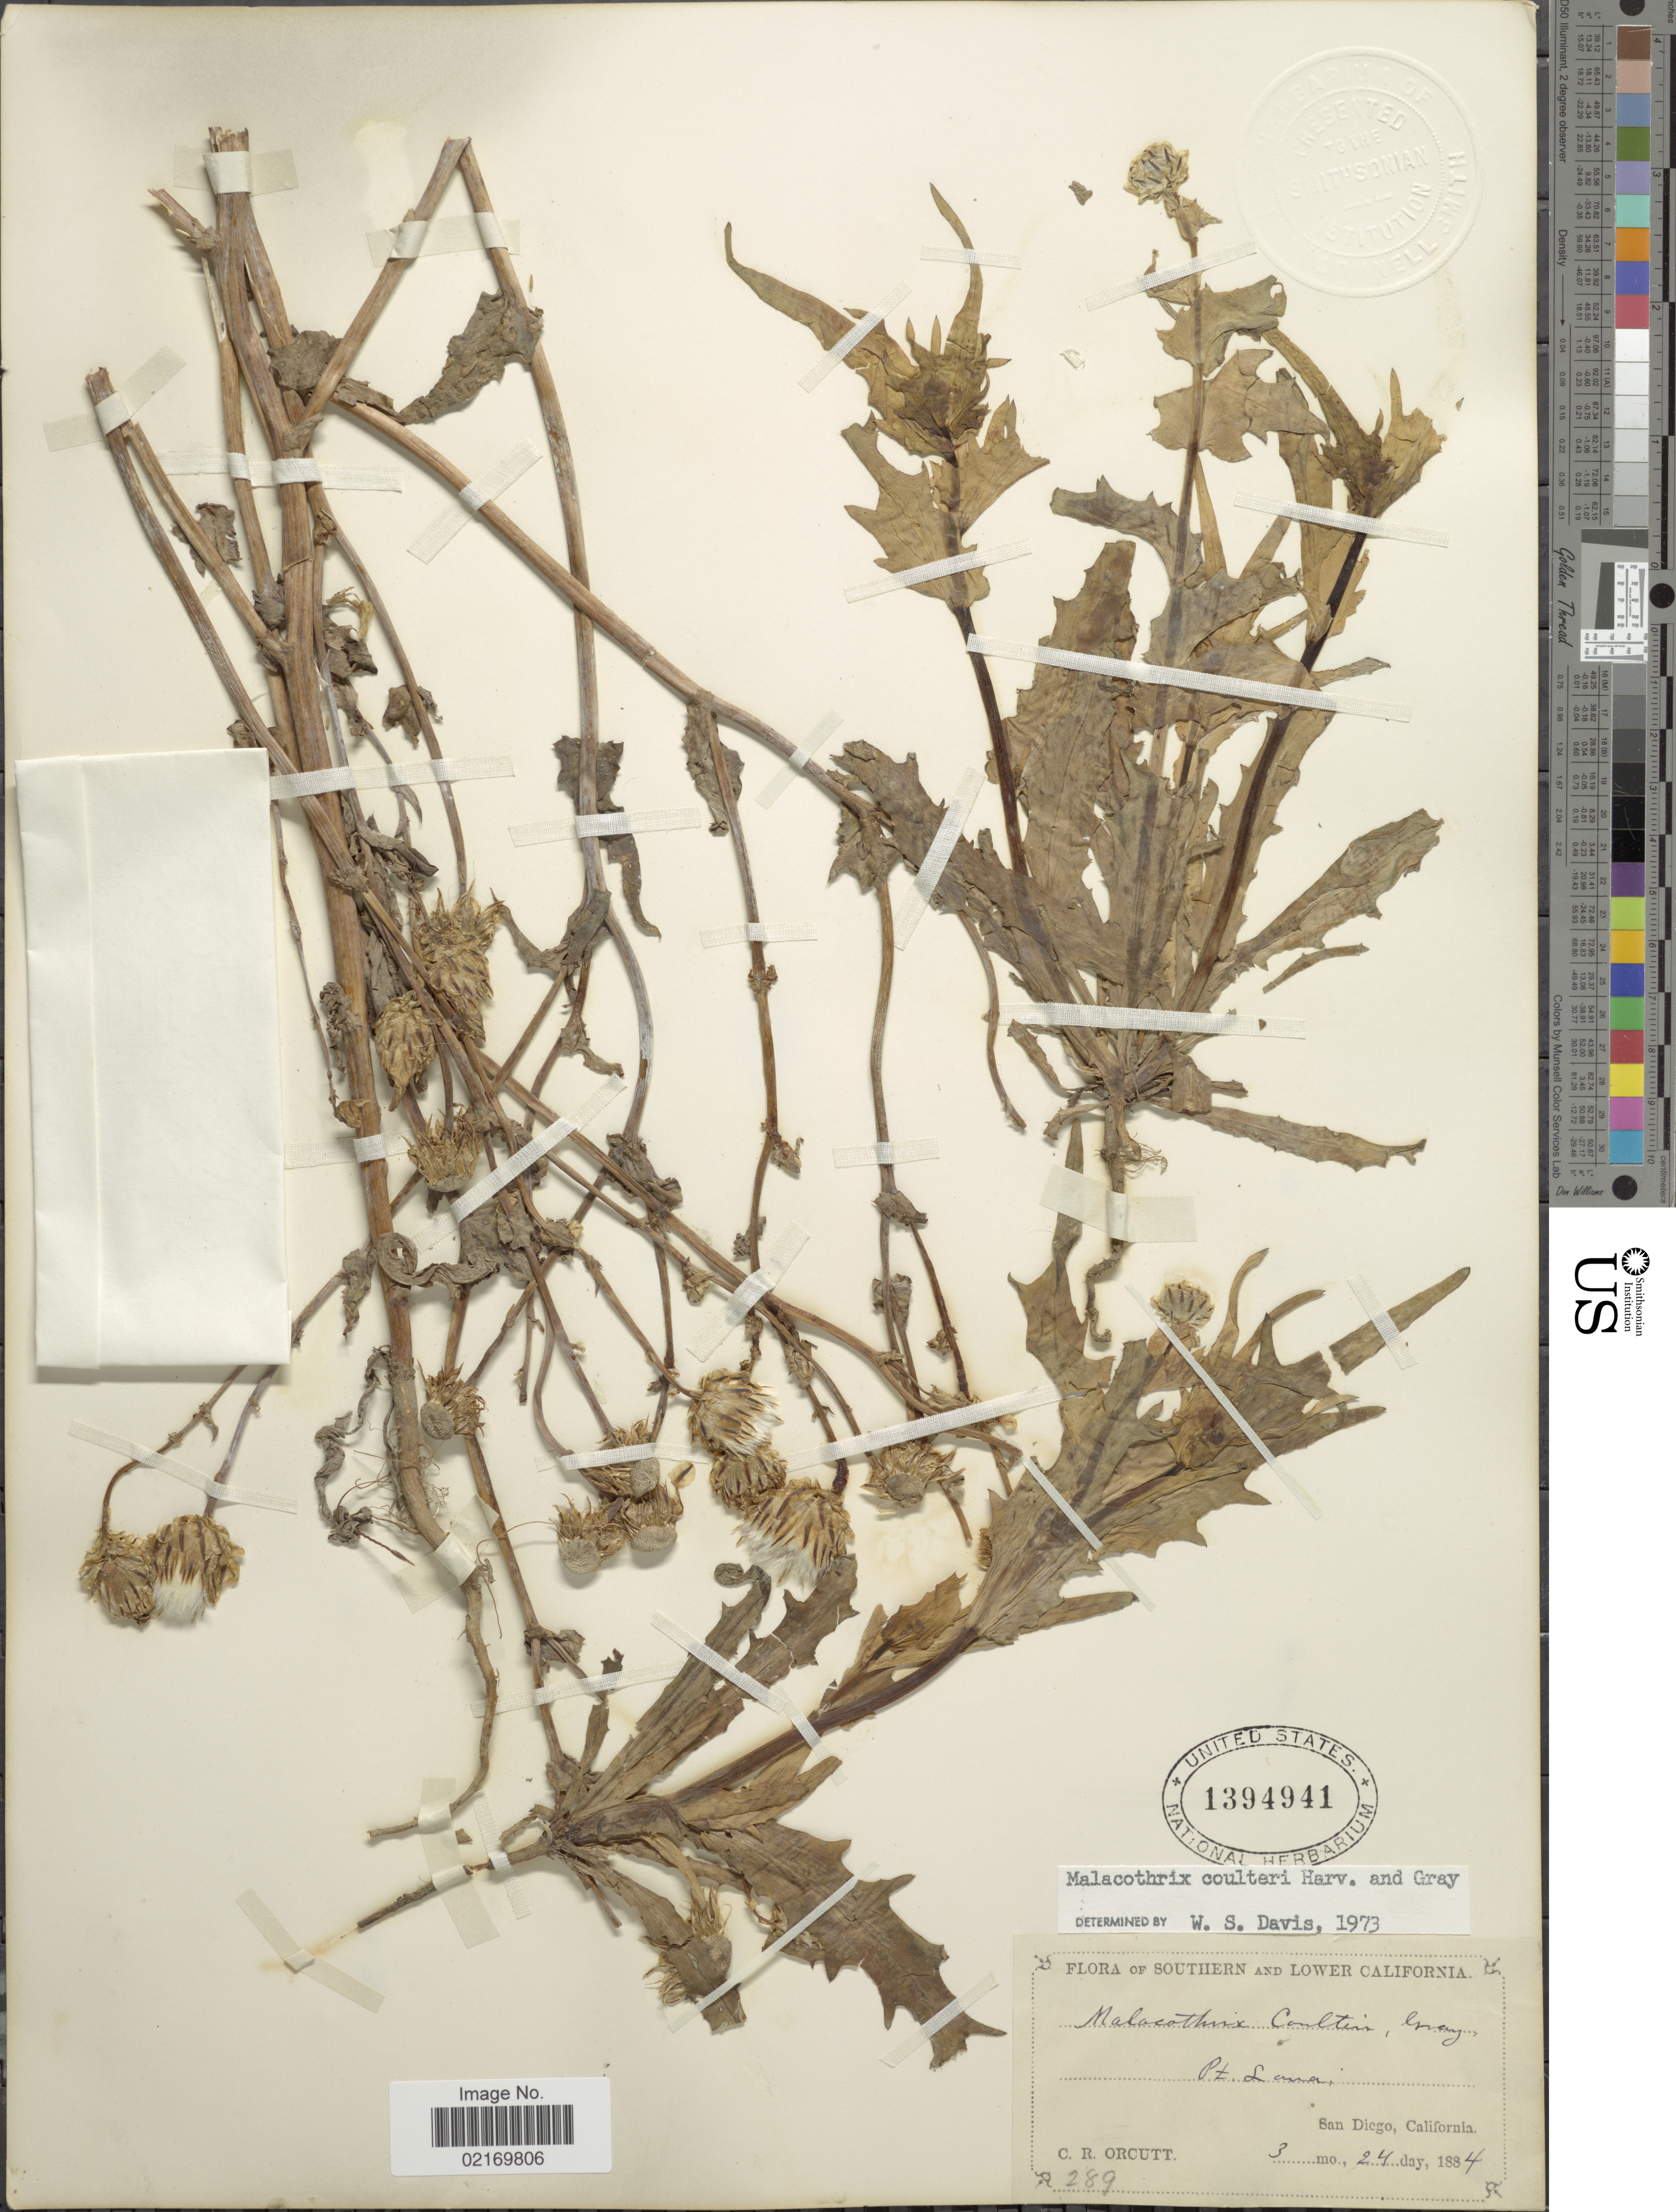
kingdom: Plantae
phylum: Tracheophyta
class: Magnoliopsida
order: Asterales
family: Asteraceae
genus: Malacothrix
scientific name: Malacothrix coulteri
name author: Harv. & A. Gray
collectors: C. R. Orcutt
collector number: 289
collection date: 1884-03-24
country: United States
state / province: California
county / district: San Diego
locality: Pt. Loma, San Diego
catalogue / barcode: US 1394941